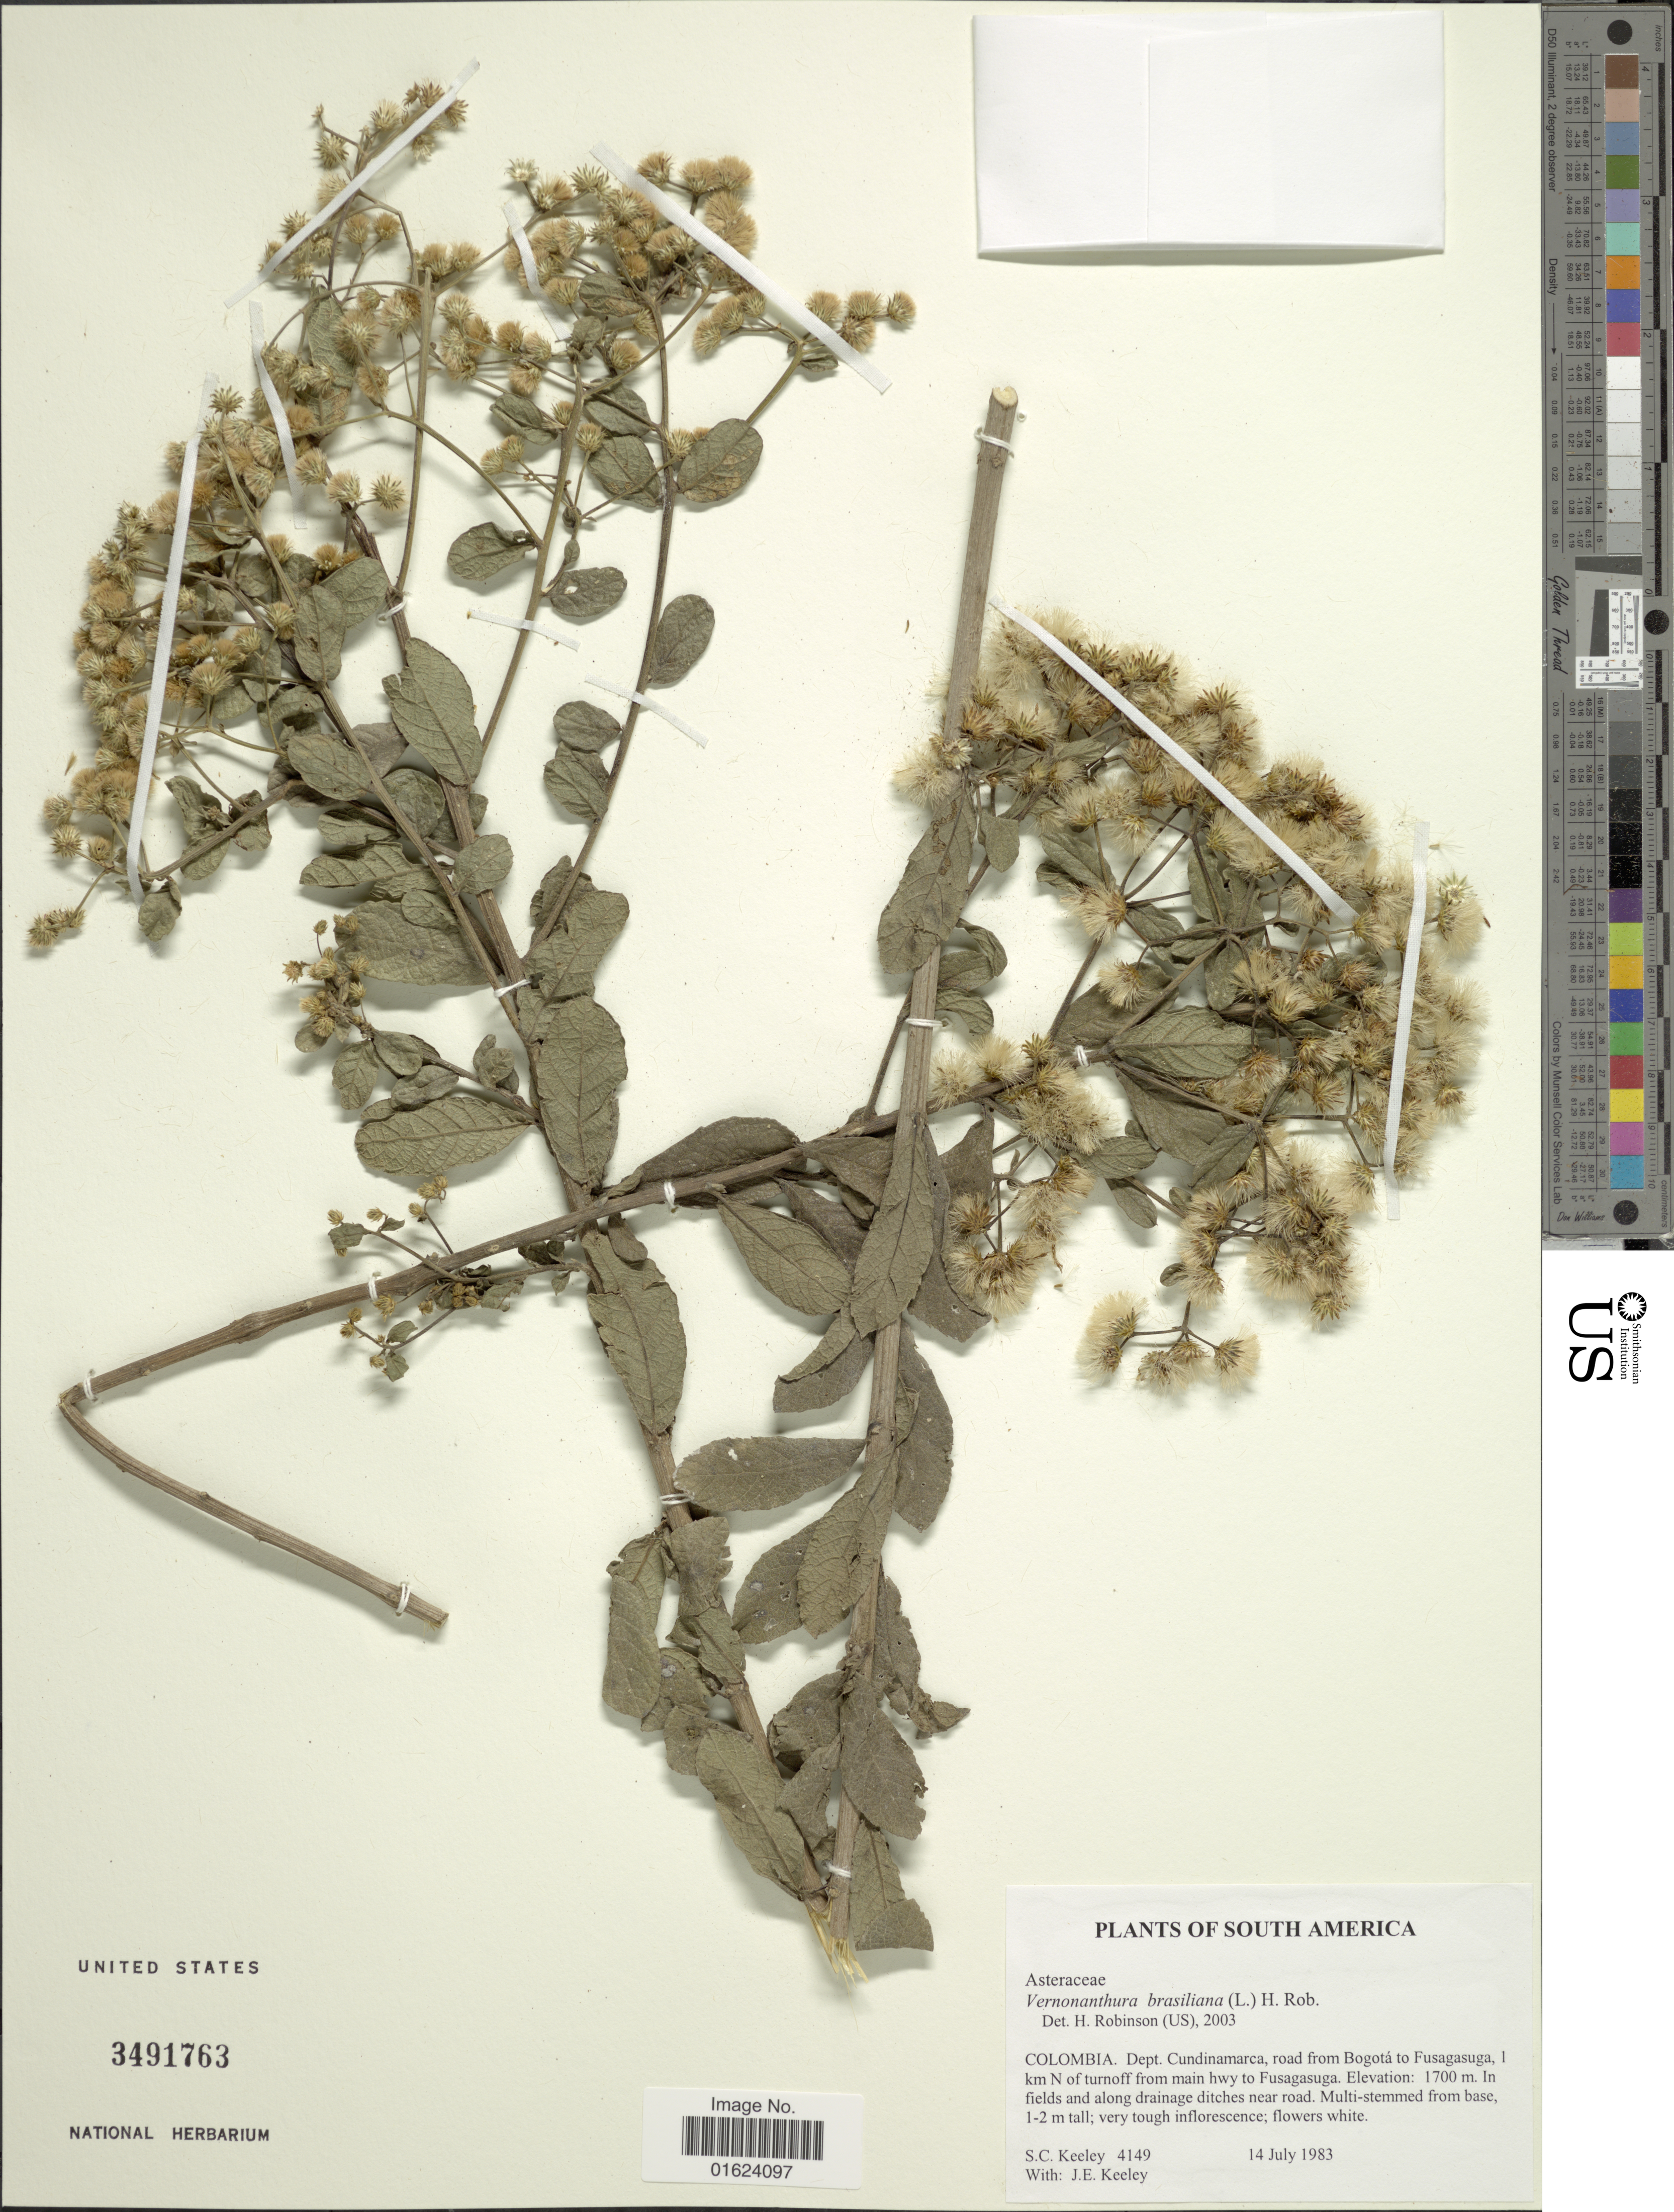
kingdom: Plantae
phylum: Tracheophyta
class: Magnoliopsida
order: Asterales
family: Asteraceae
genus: Vernonia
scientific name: Vernonia brasiliana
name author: (L.) Druce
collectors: S. C. Keeley & J. E. Keeley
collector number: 4149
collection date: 1983-07-14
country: Colombia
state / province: Cundinamarca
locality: Colombia. Dept. Cundinamarca, road to Arbelaez, 6.8 km from main highway from Bogoto.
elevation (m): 1700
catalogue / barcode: US 3491763